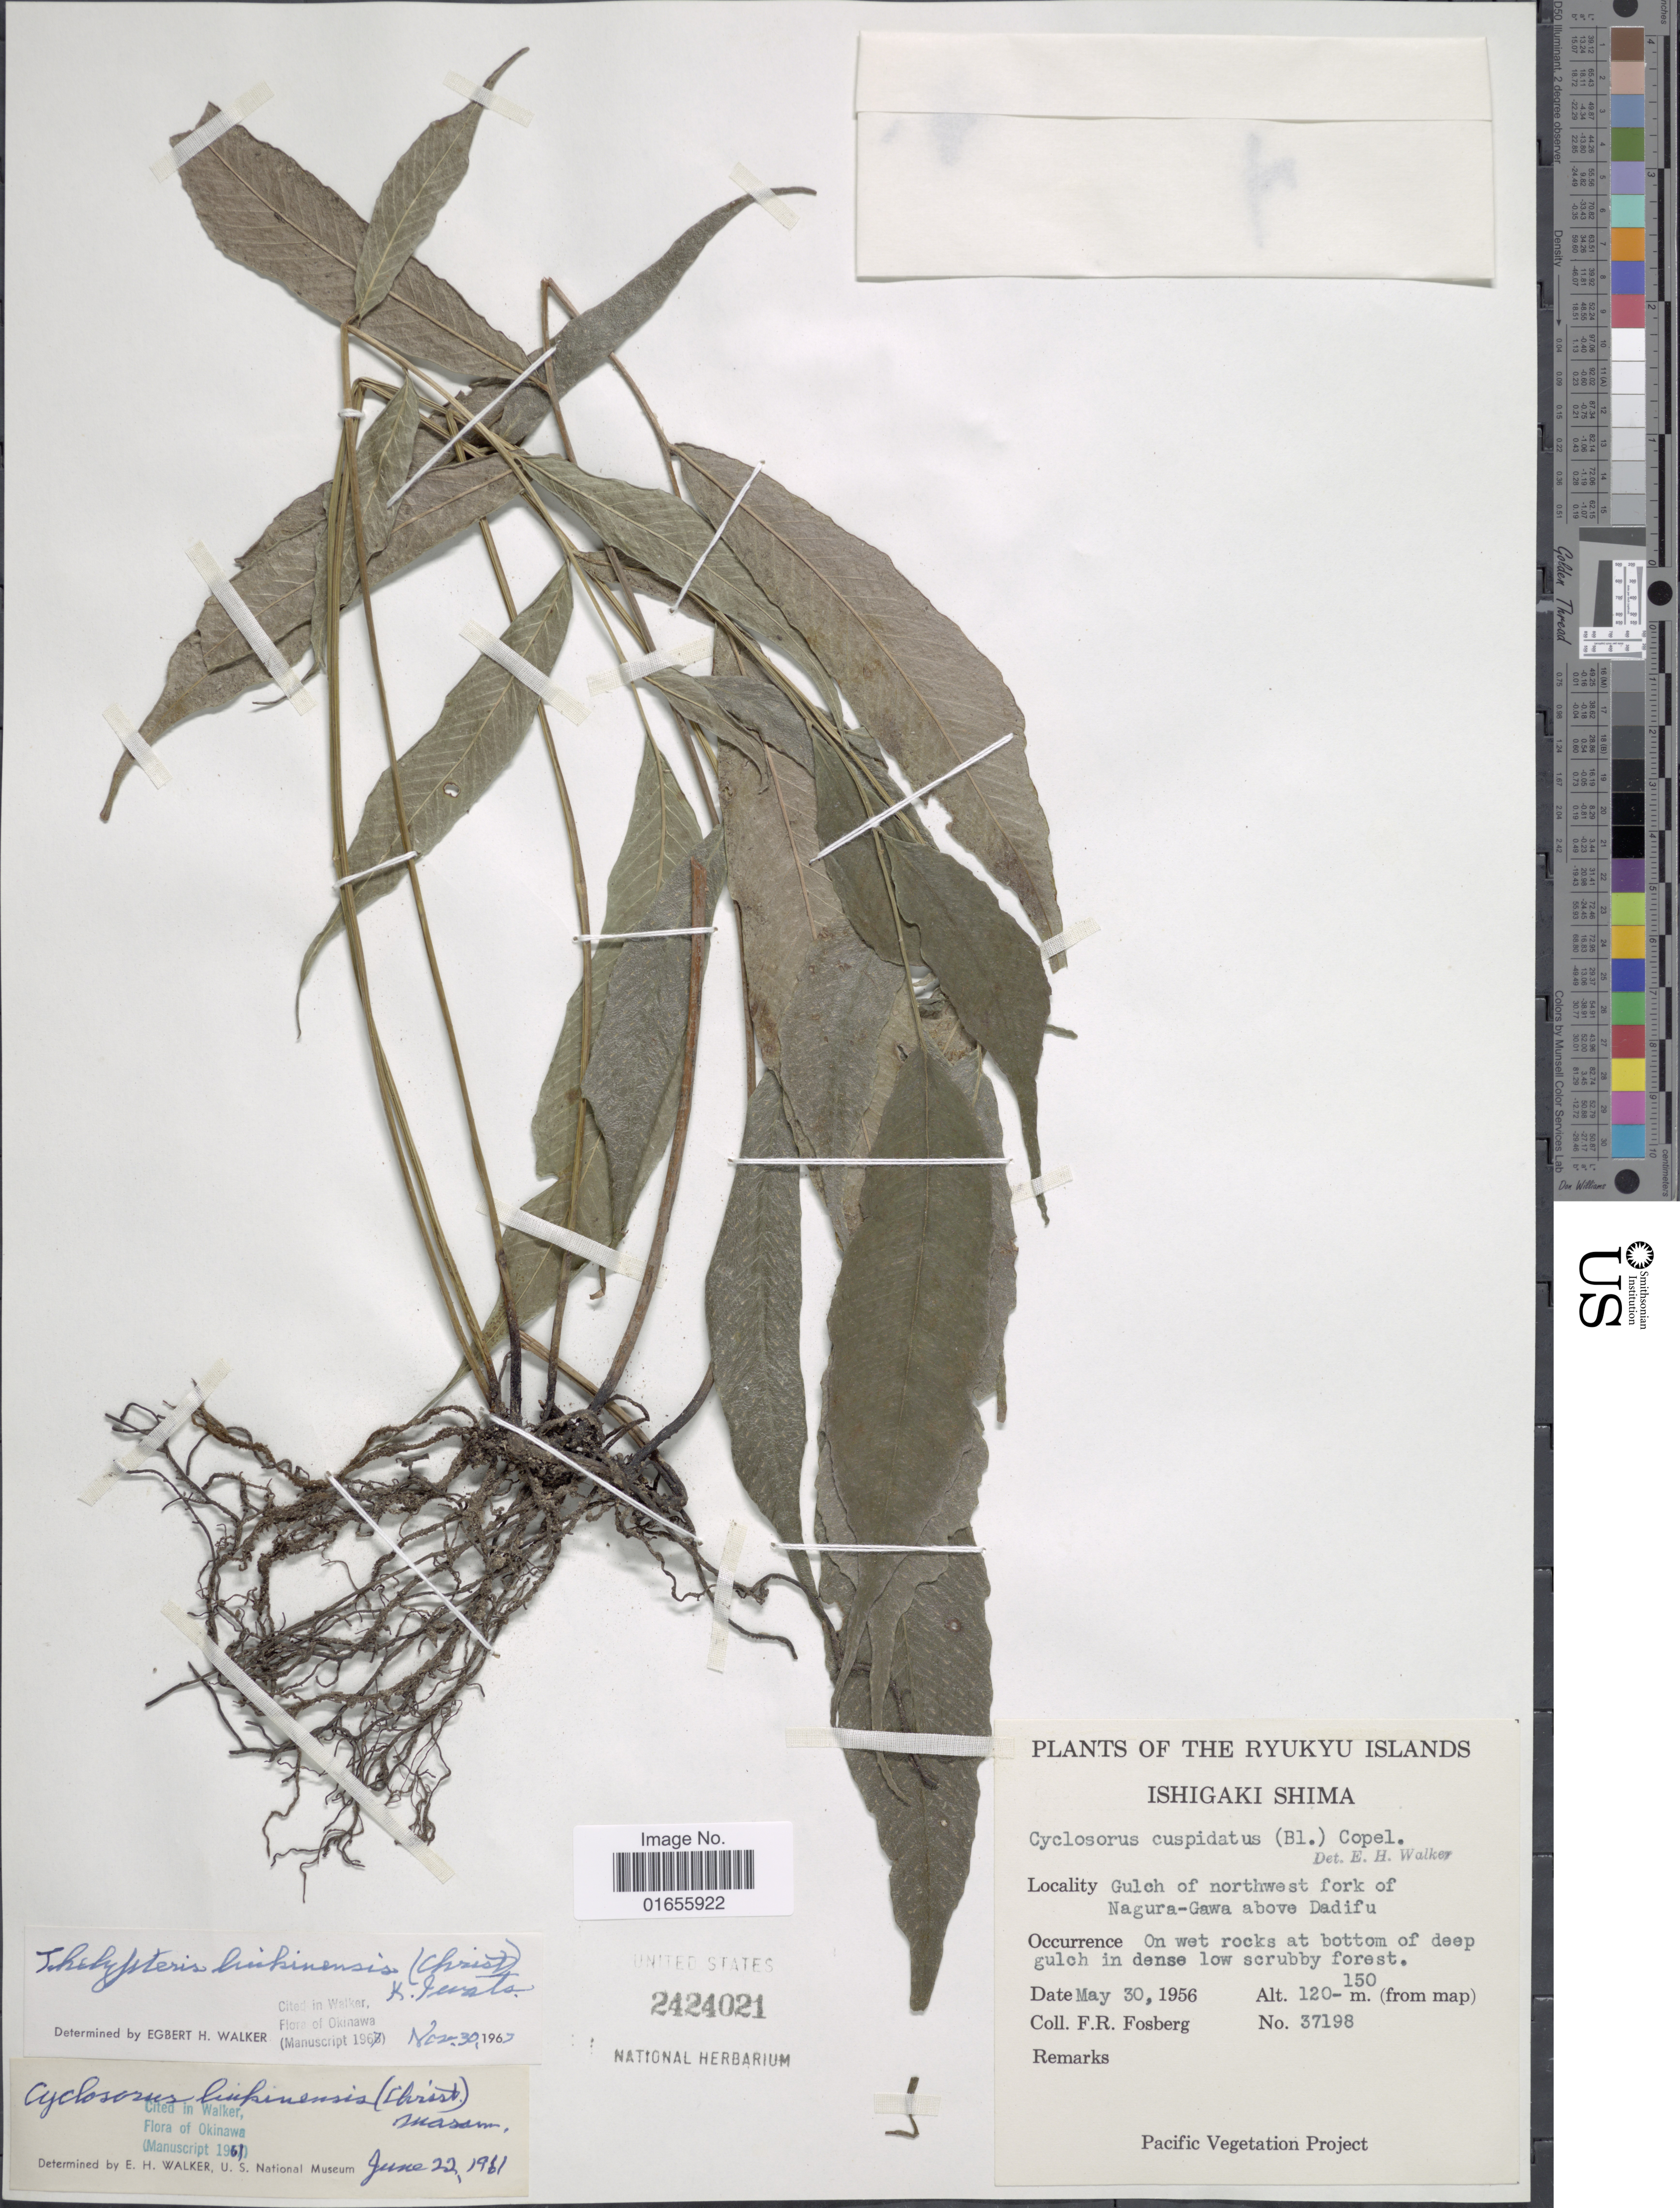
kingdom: Plantae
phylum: Tracheophyta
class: Polypodiopsida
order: Polypodiales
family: Thelypteridaceae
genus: Pronephrium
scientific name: Pronephrium liukiuense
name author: (C. Chr.) K. Iwats.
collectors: F. R. Fosberg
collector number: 37198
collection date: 1956-05-30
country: Japan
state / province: Okinawa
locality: Ryukyu Islands, Ishigaki Shima, Gulch of northwest fork of Nagura - Gawa above Dadifu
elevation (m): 120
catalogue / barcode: US 2424021